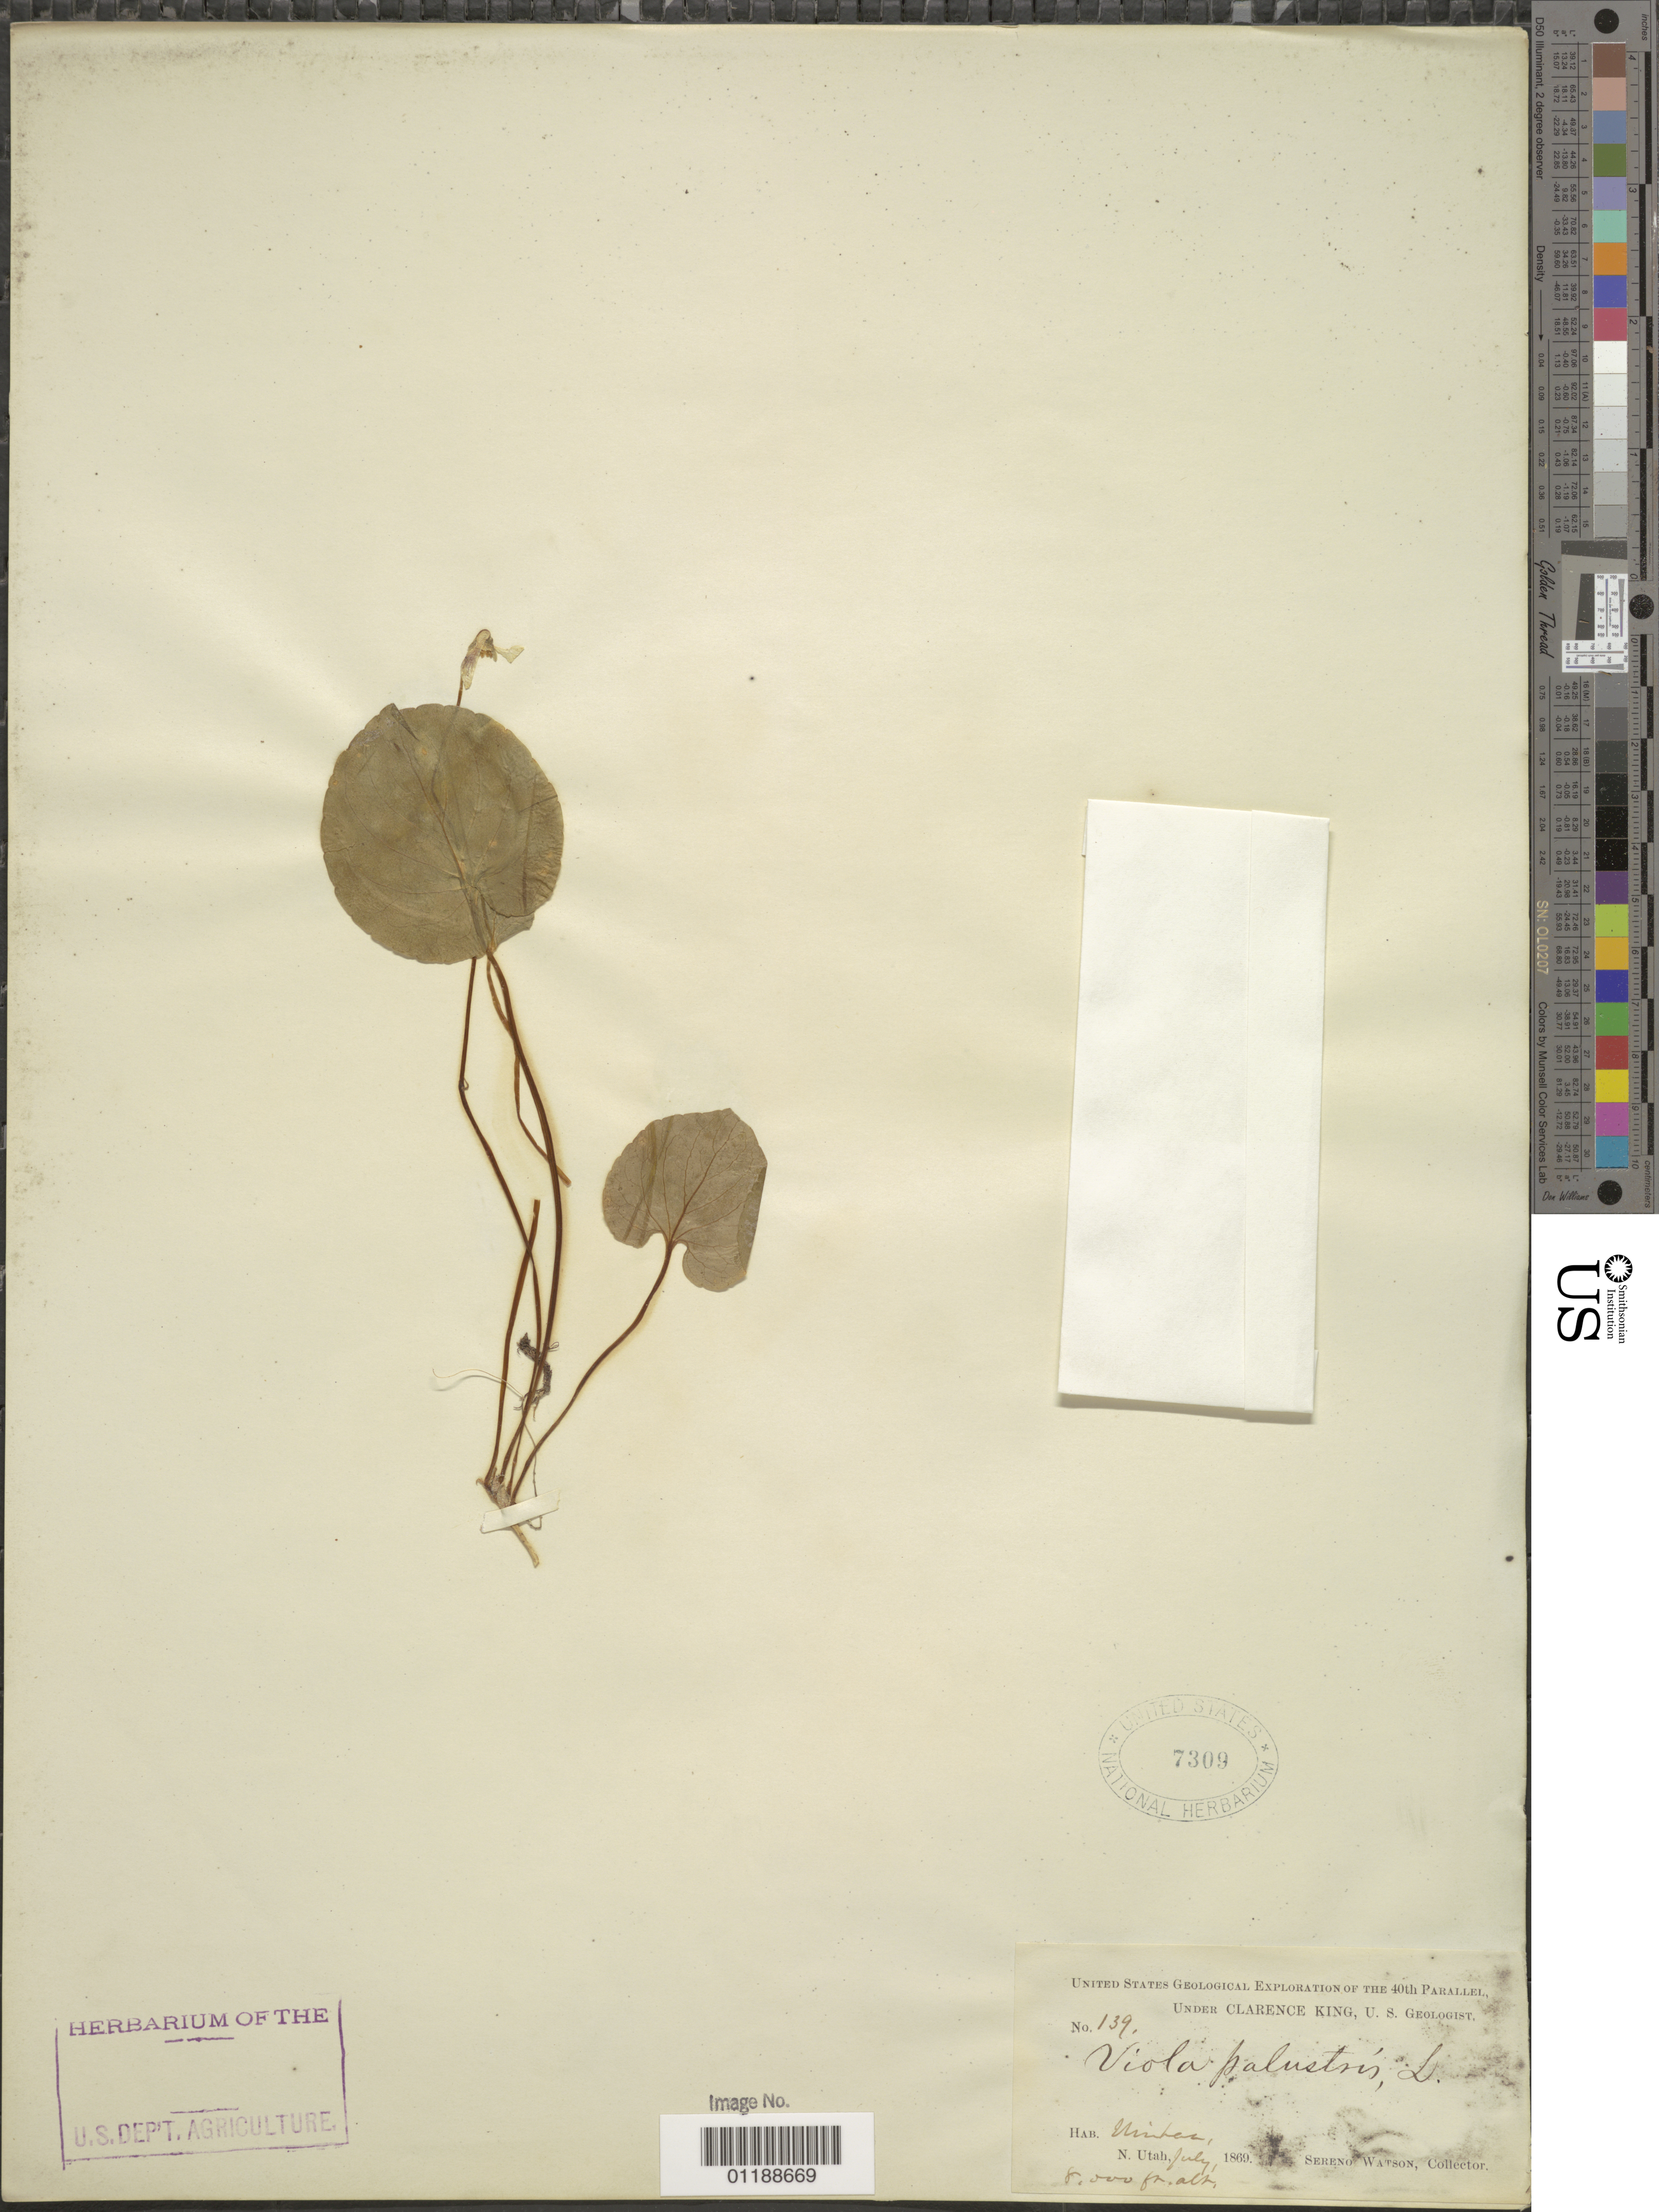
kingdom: Plantae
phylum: Tracheophyta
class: Magnoliopsida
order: Malpighiales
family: Violaceae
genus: Viola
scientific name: Viola palustris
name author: L.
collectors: S. Watson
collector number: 139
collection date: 1869-07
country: United States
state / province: Utah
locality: Uintas, N. Utah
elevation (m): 2438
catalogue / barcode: US 7309